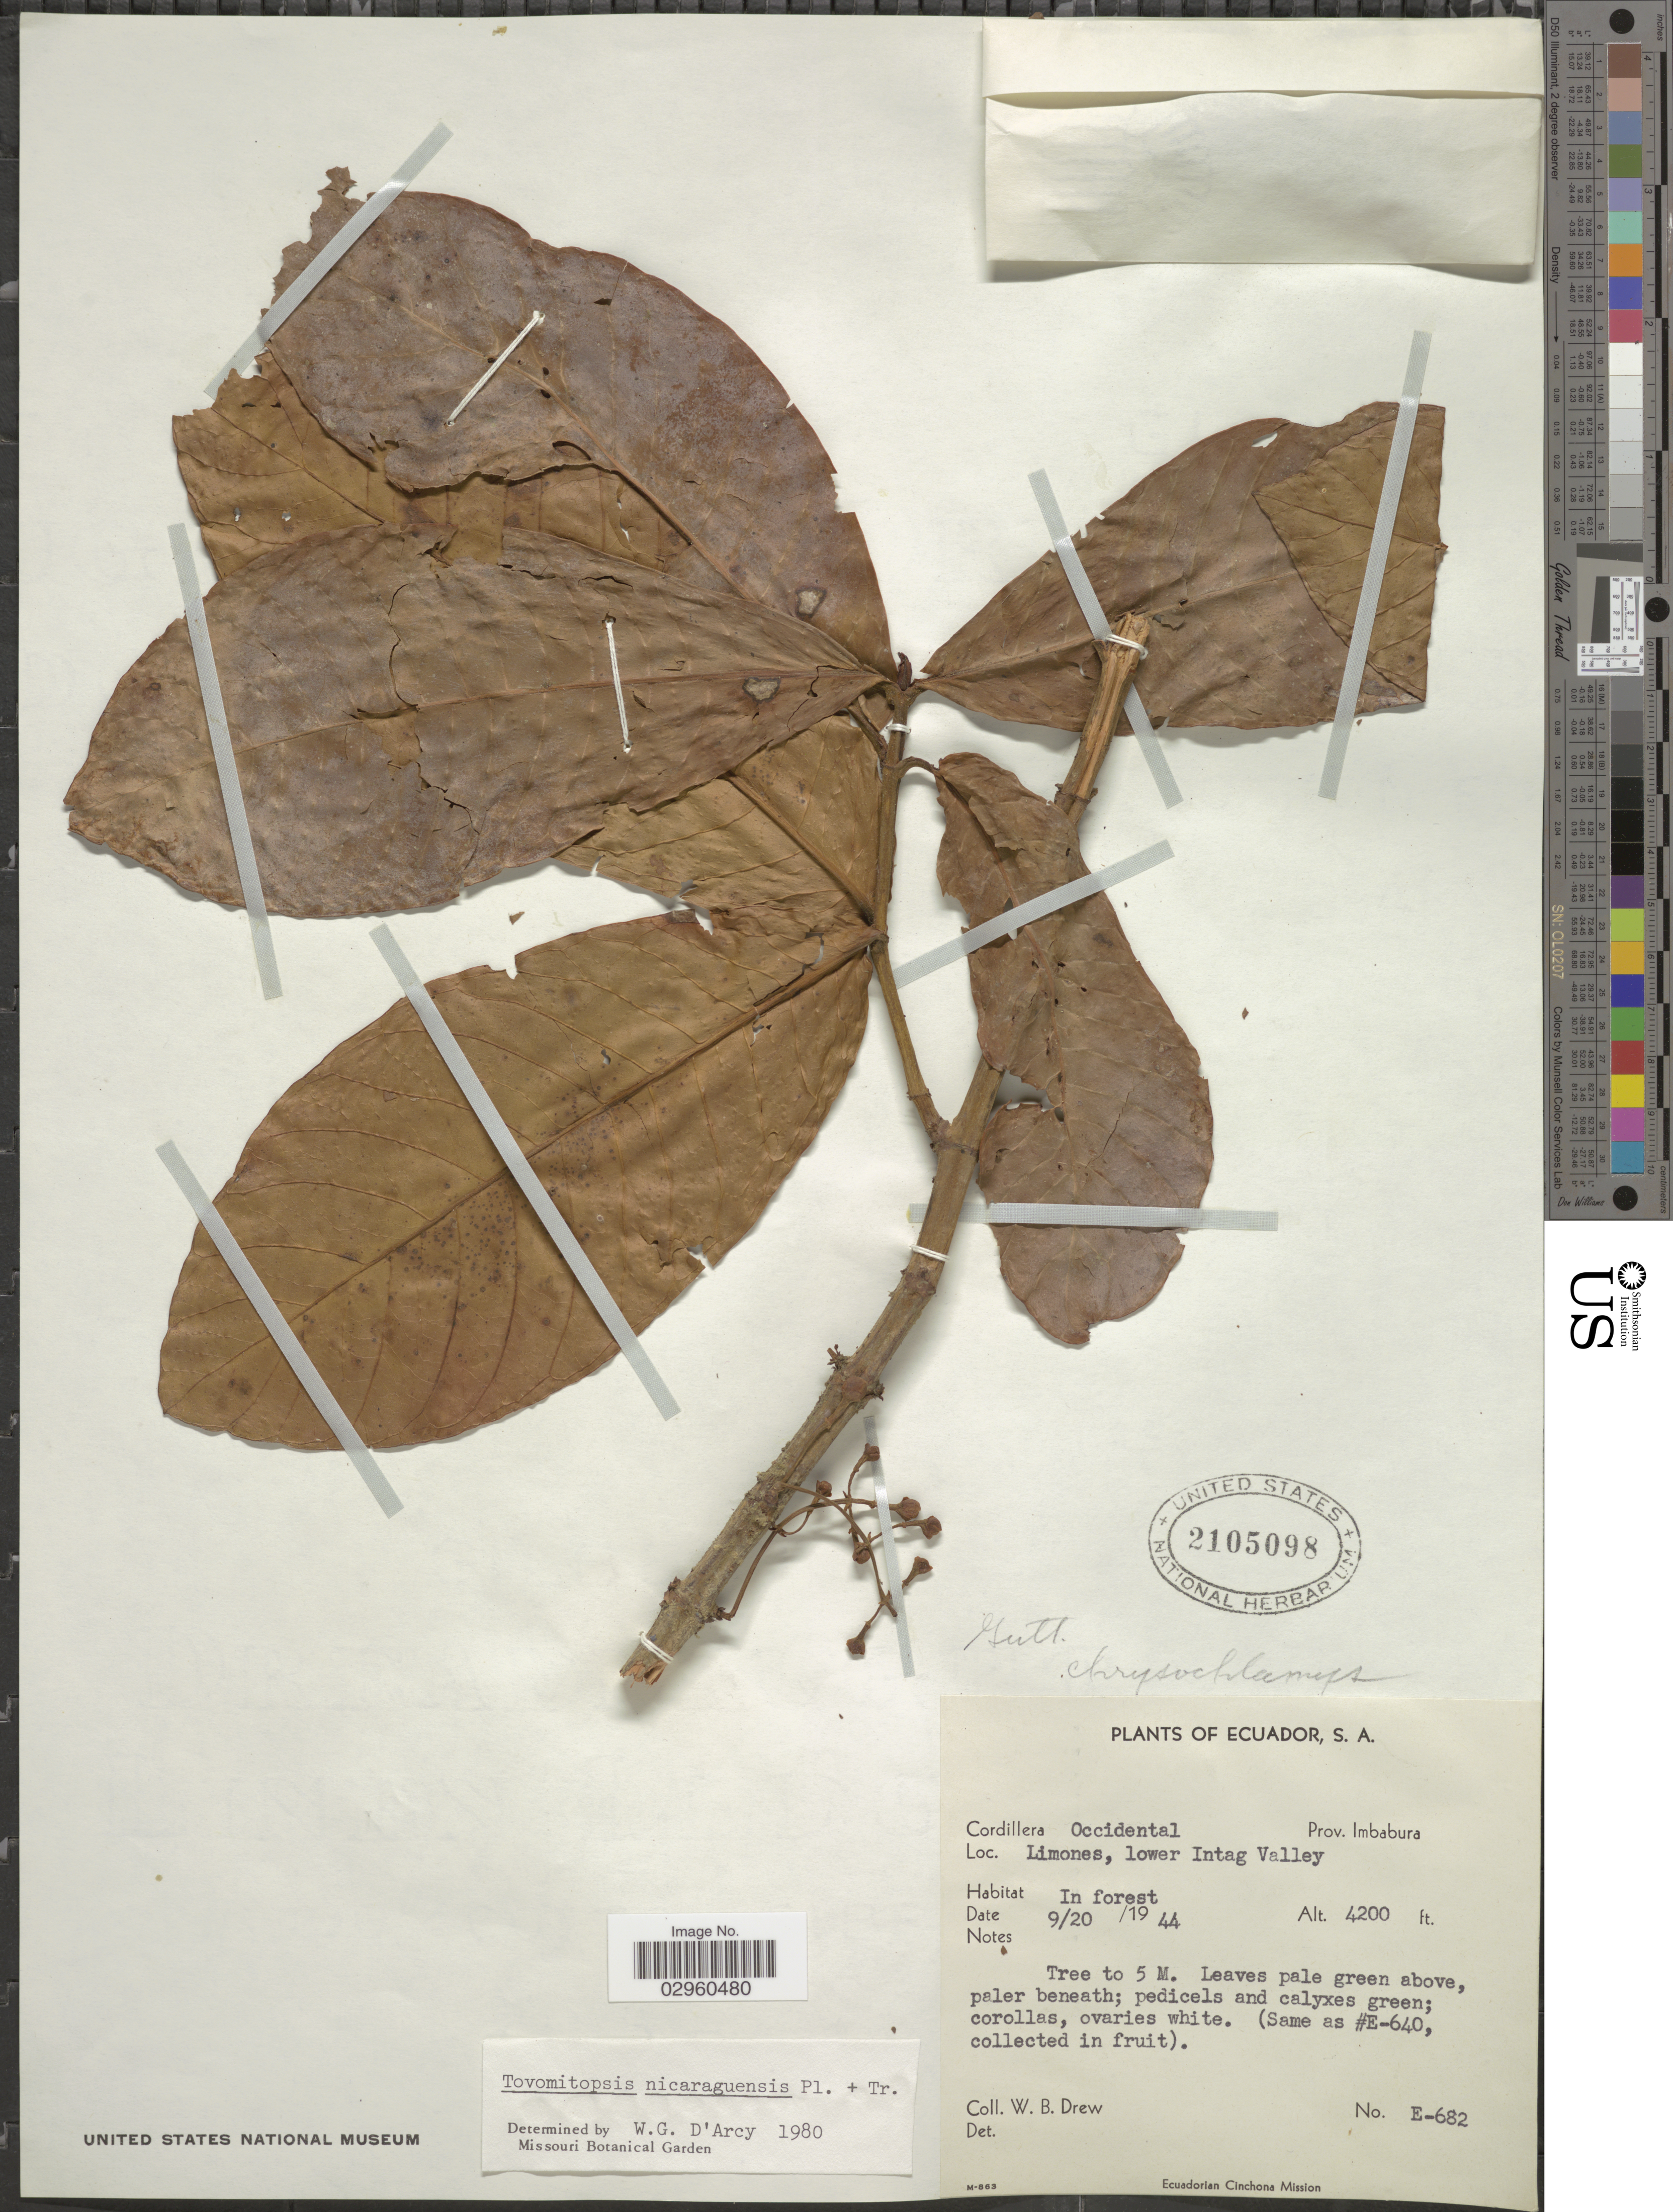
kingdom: Plantae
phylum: Tracheophyta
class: Magnoliopsida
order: Malpighiales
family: Clusiaceae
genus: Tovomitopsis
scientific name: Tovomitopsis nicaraguensis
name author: Oerst. ex Triana & Planch.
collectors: W. B. Drew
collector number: E-682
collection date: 1944-09-20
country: Ecuador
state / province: Imbabura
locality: Cordillera Occidental. Prov. Imbabura. Limones, lower Intag Valley.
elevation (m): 1280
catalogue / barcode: US 2105098